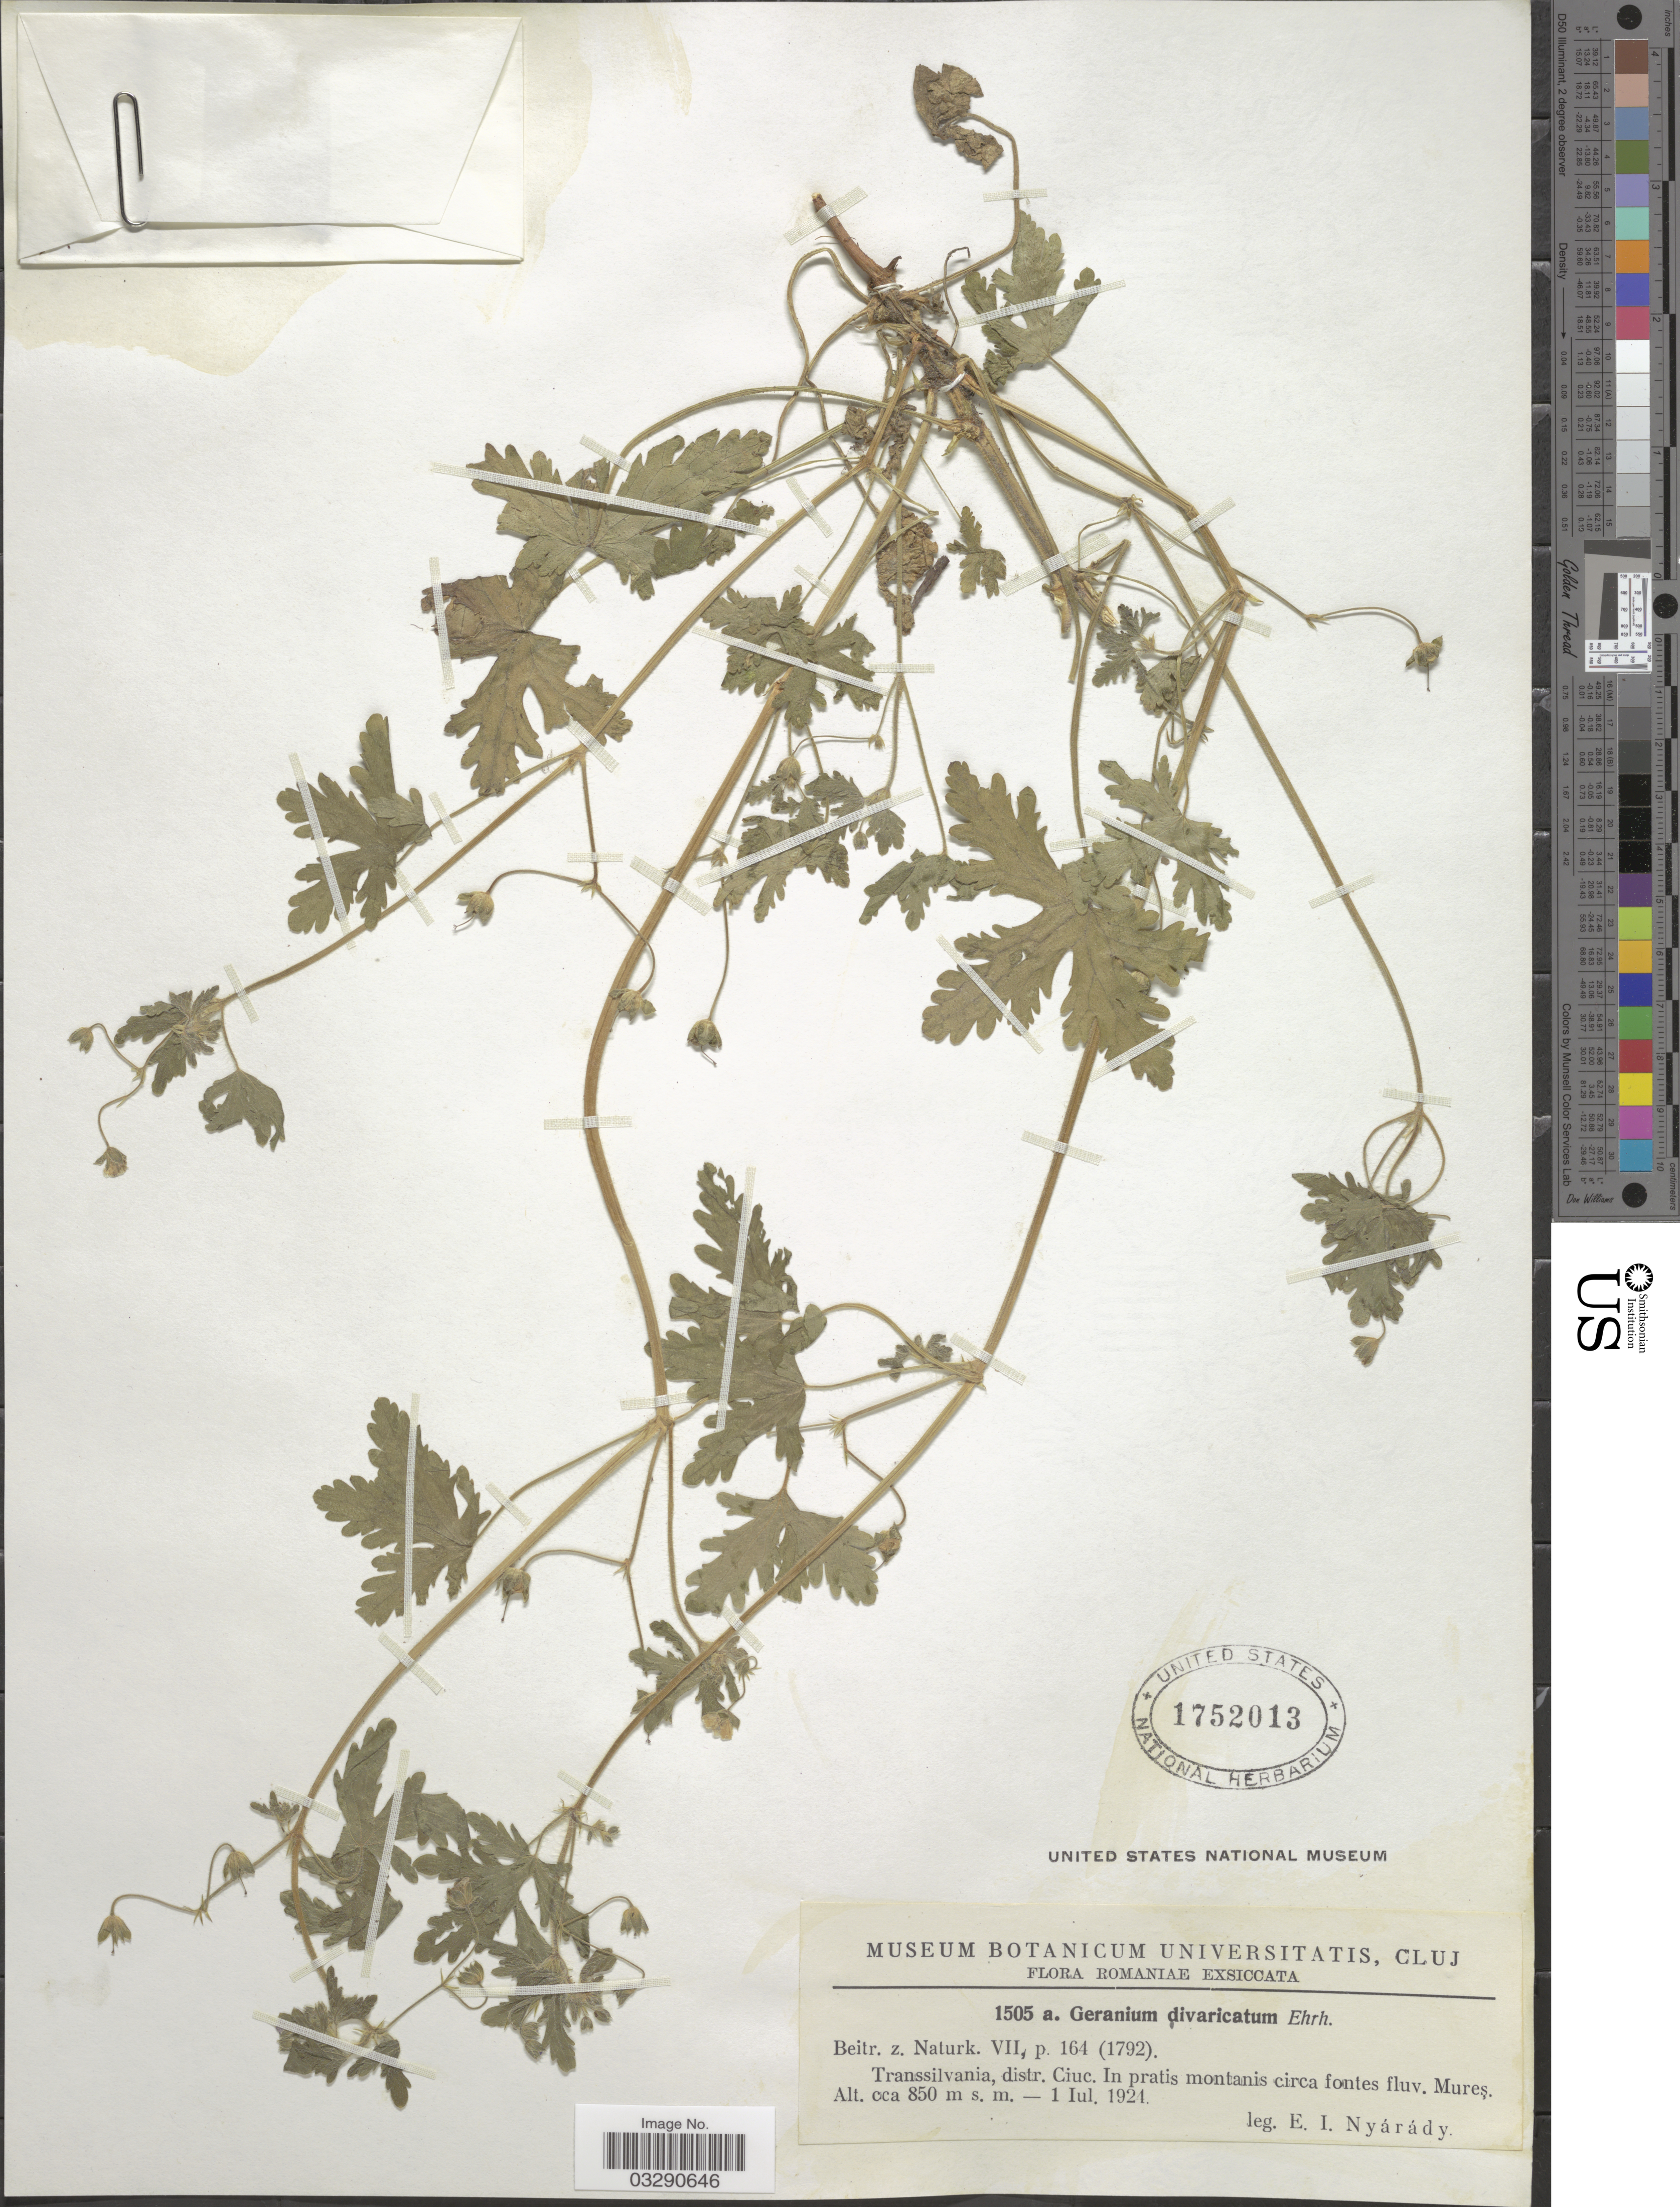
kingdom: Plantae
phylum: Tracheophyta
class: Magnoliopsida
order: Geraniales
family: Geraniaceae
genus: Geranium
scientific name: Geranium divaricatum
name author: Ehrh.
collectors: E. Nyárády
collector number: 1505a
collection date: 1924-07-01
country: Romania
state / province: Mures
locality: Transsilvania, distr. Ciuc. In pratis montanis circa fontes fluv. Mureş.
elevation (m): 850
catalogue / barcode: US 1752013